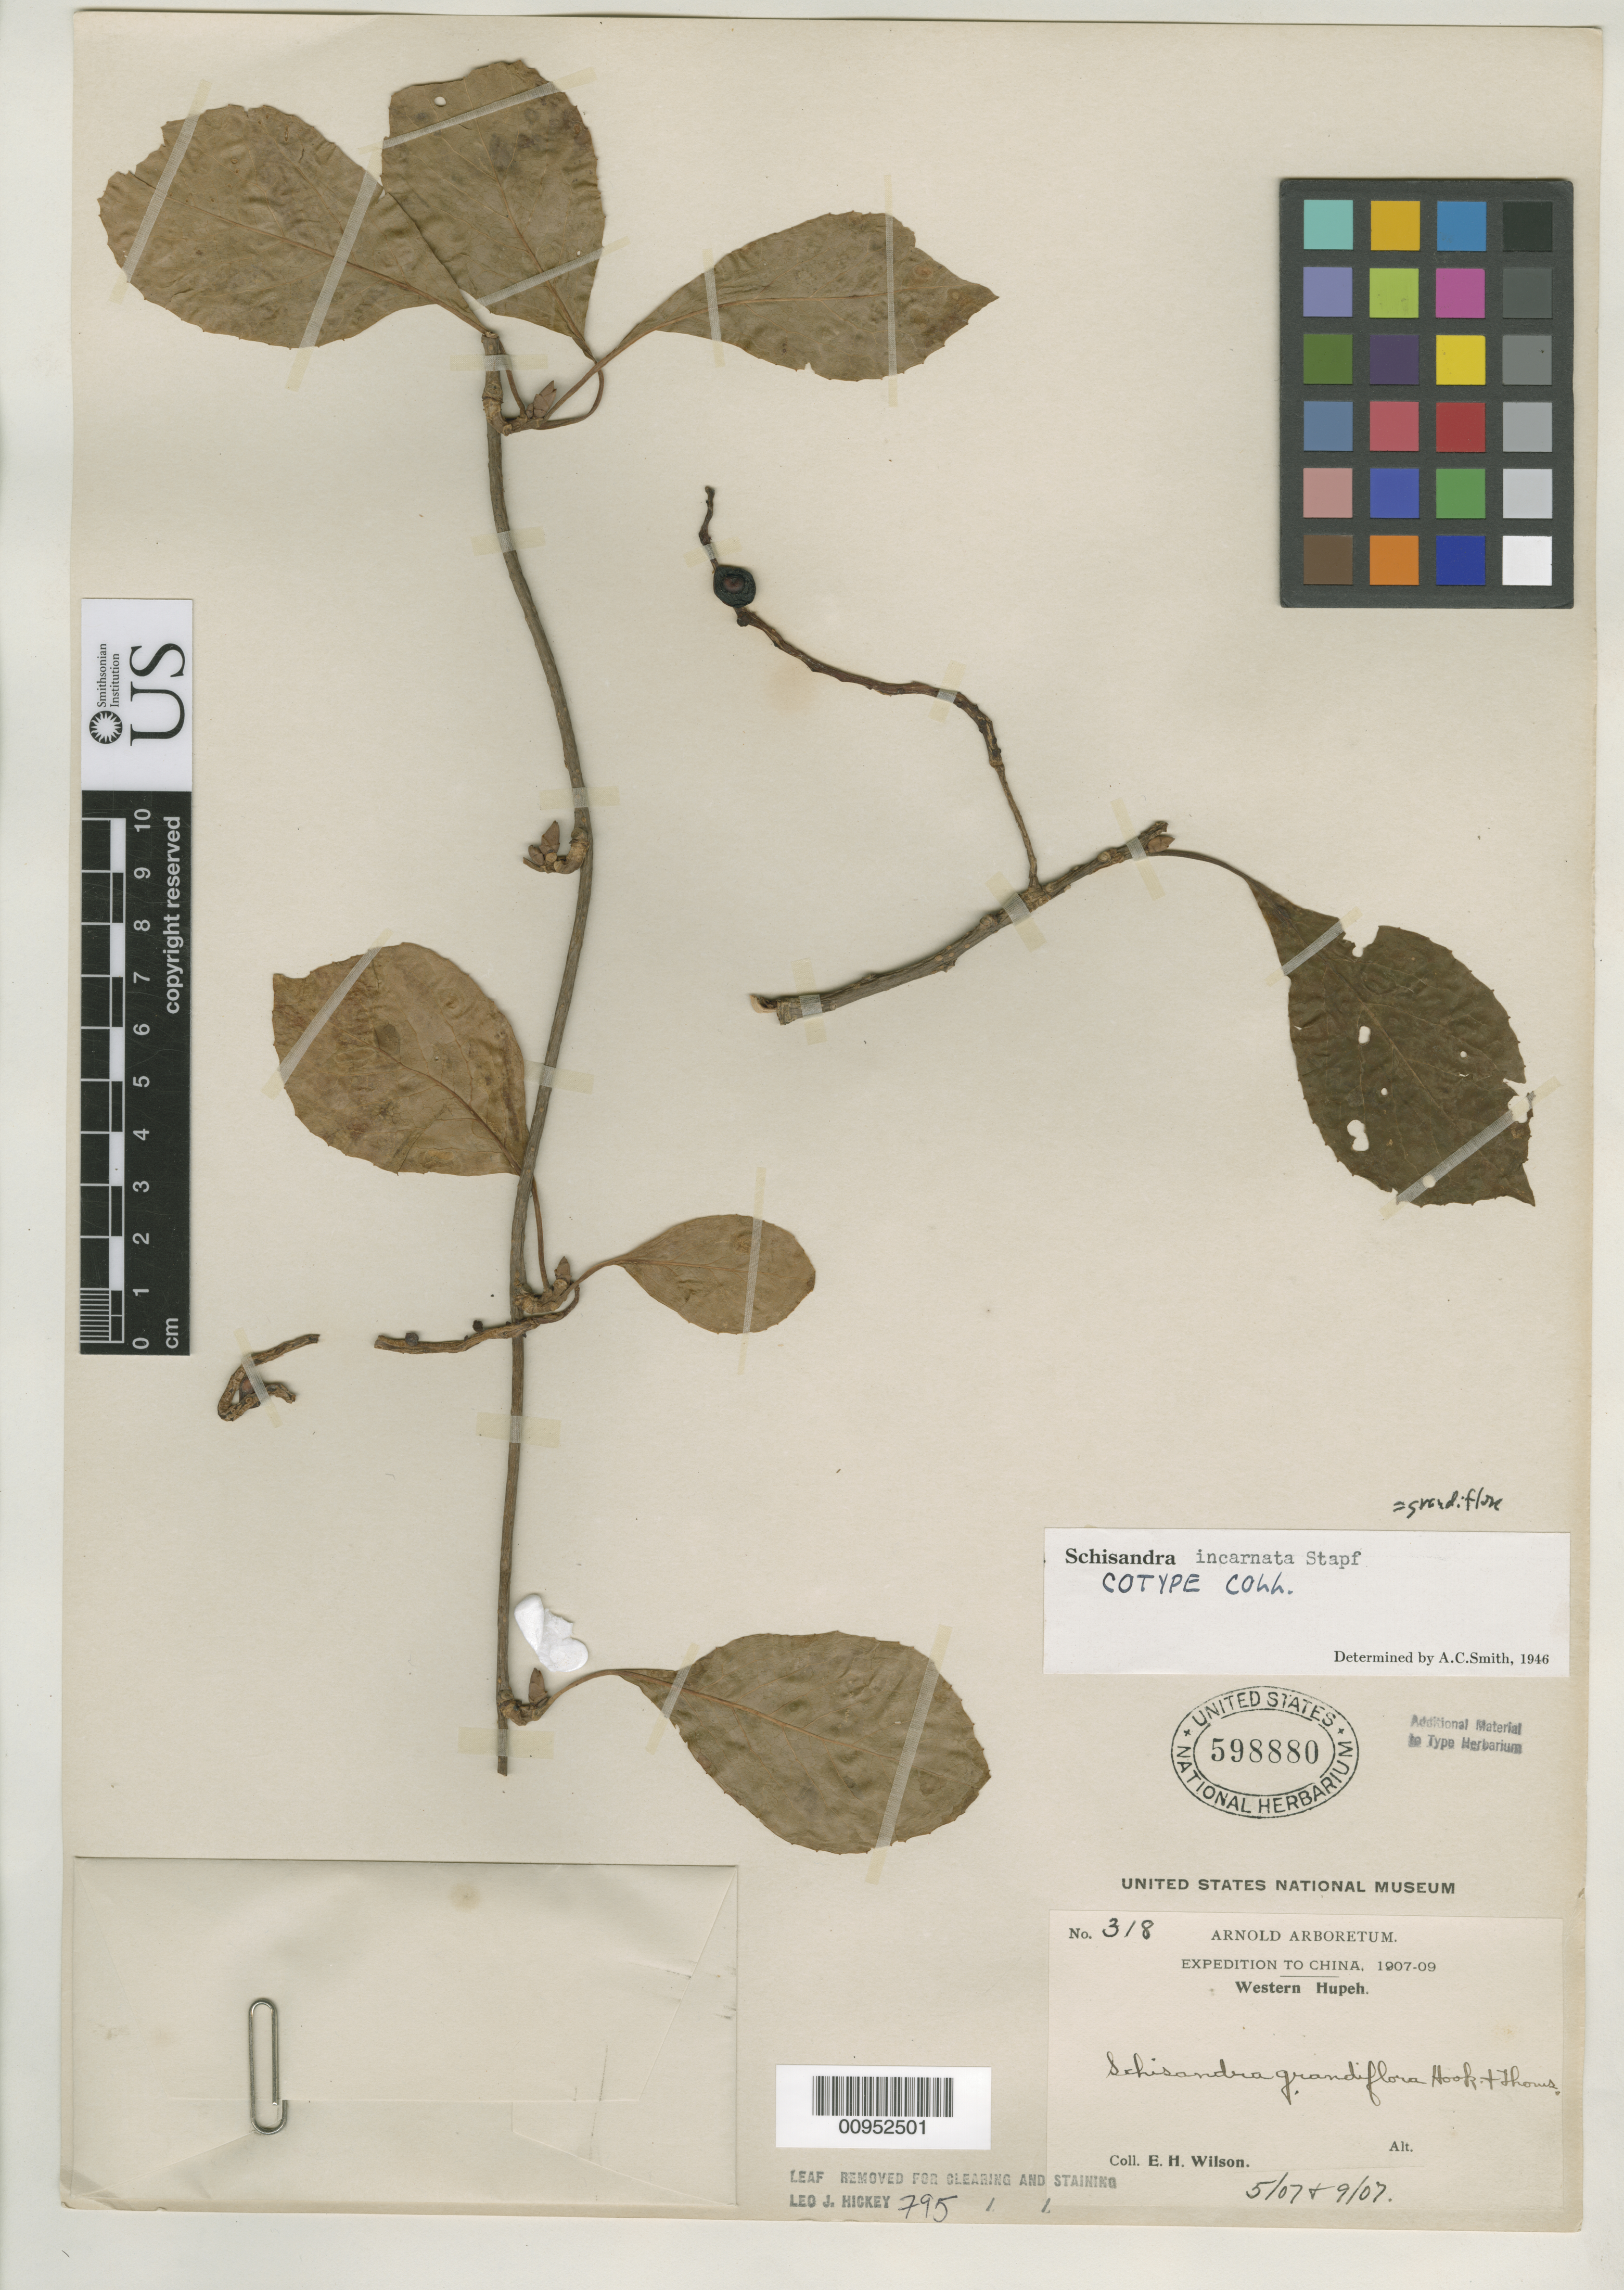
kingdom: Plantae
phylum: Tracheophyta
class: Magnoliopsida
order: Austrobaileyales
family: Schisandraceae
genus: Schisandra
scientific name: Schisandra incarnata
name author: Stapf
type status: Syntype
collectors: E. H. Wilson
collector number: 318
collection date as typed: May 1907 and -- Sep 1907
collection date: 1907-05,1907-09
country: China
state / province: Hubei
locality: Western Hupeh.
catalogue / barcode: US 598880